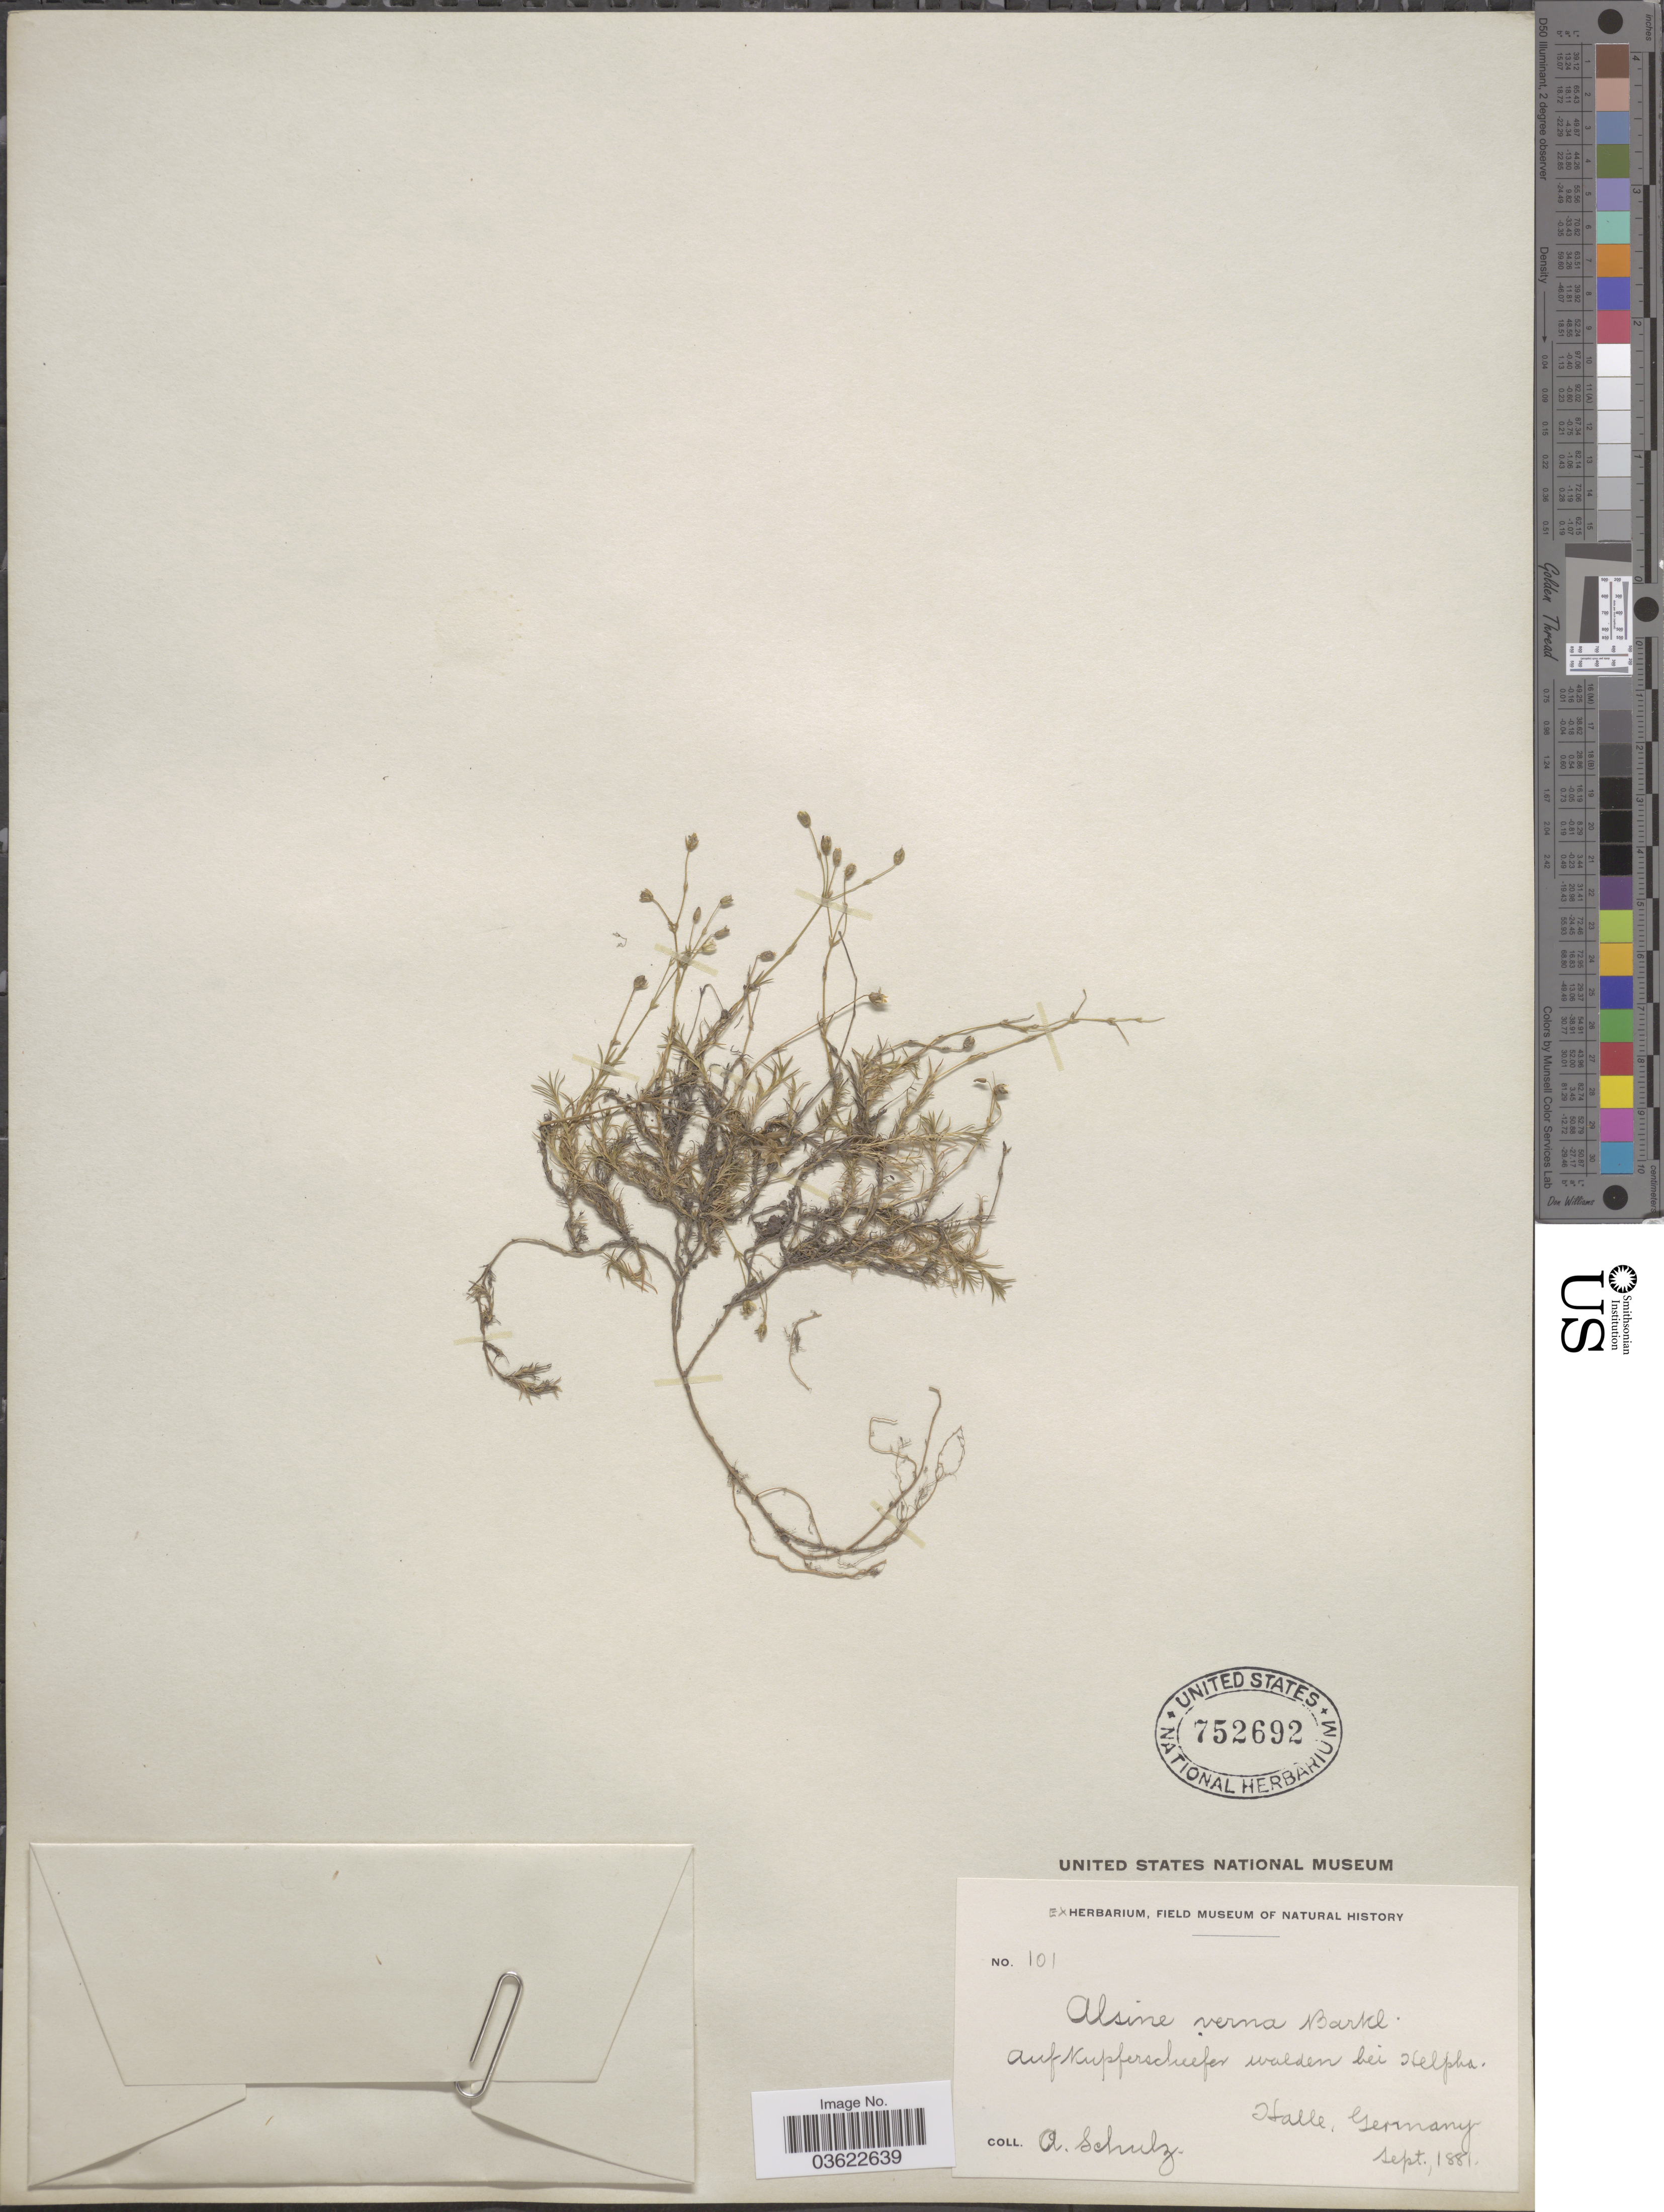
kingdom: Plantae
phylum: Tracheophyta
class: Magnoliopsida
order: Caryophyllales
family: Caryophyllaceae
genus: Arenaria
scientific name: Arenaria verna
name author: L.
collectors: A. Schulz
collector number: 101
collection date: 1881-09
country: Germany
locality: Auf Kupferschiefer walden bei Helpha. Halle.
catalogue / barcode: US 752692